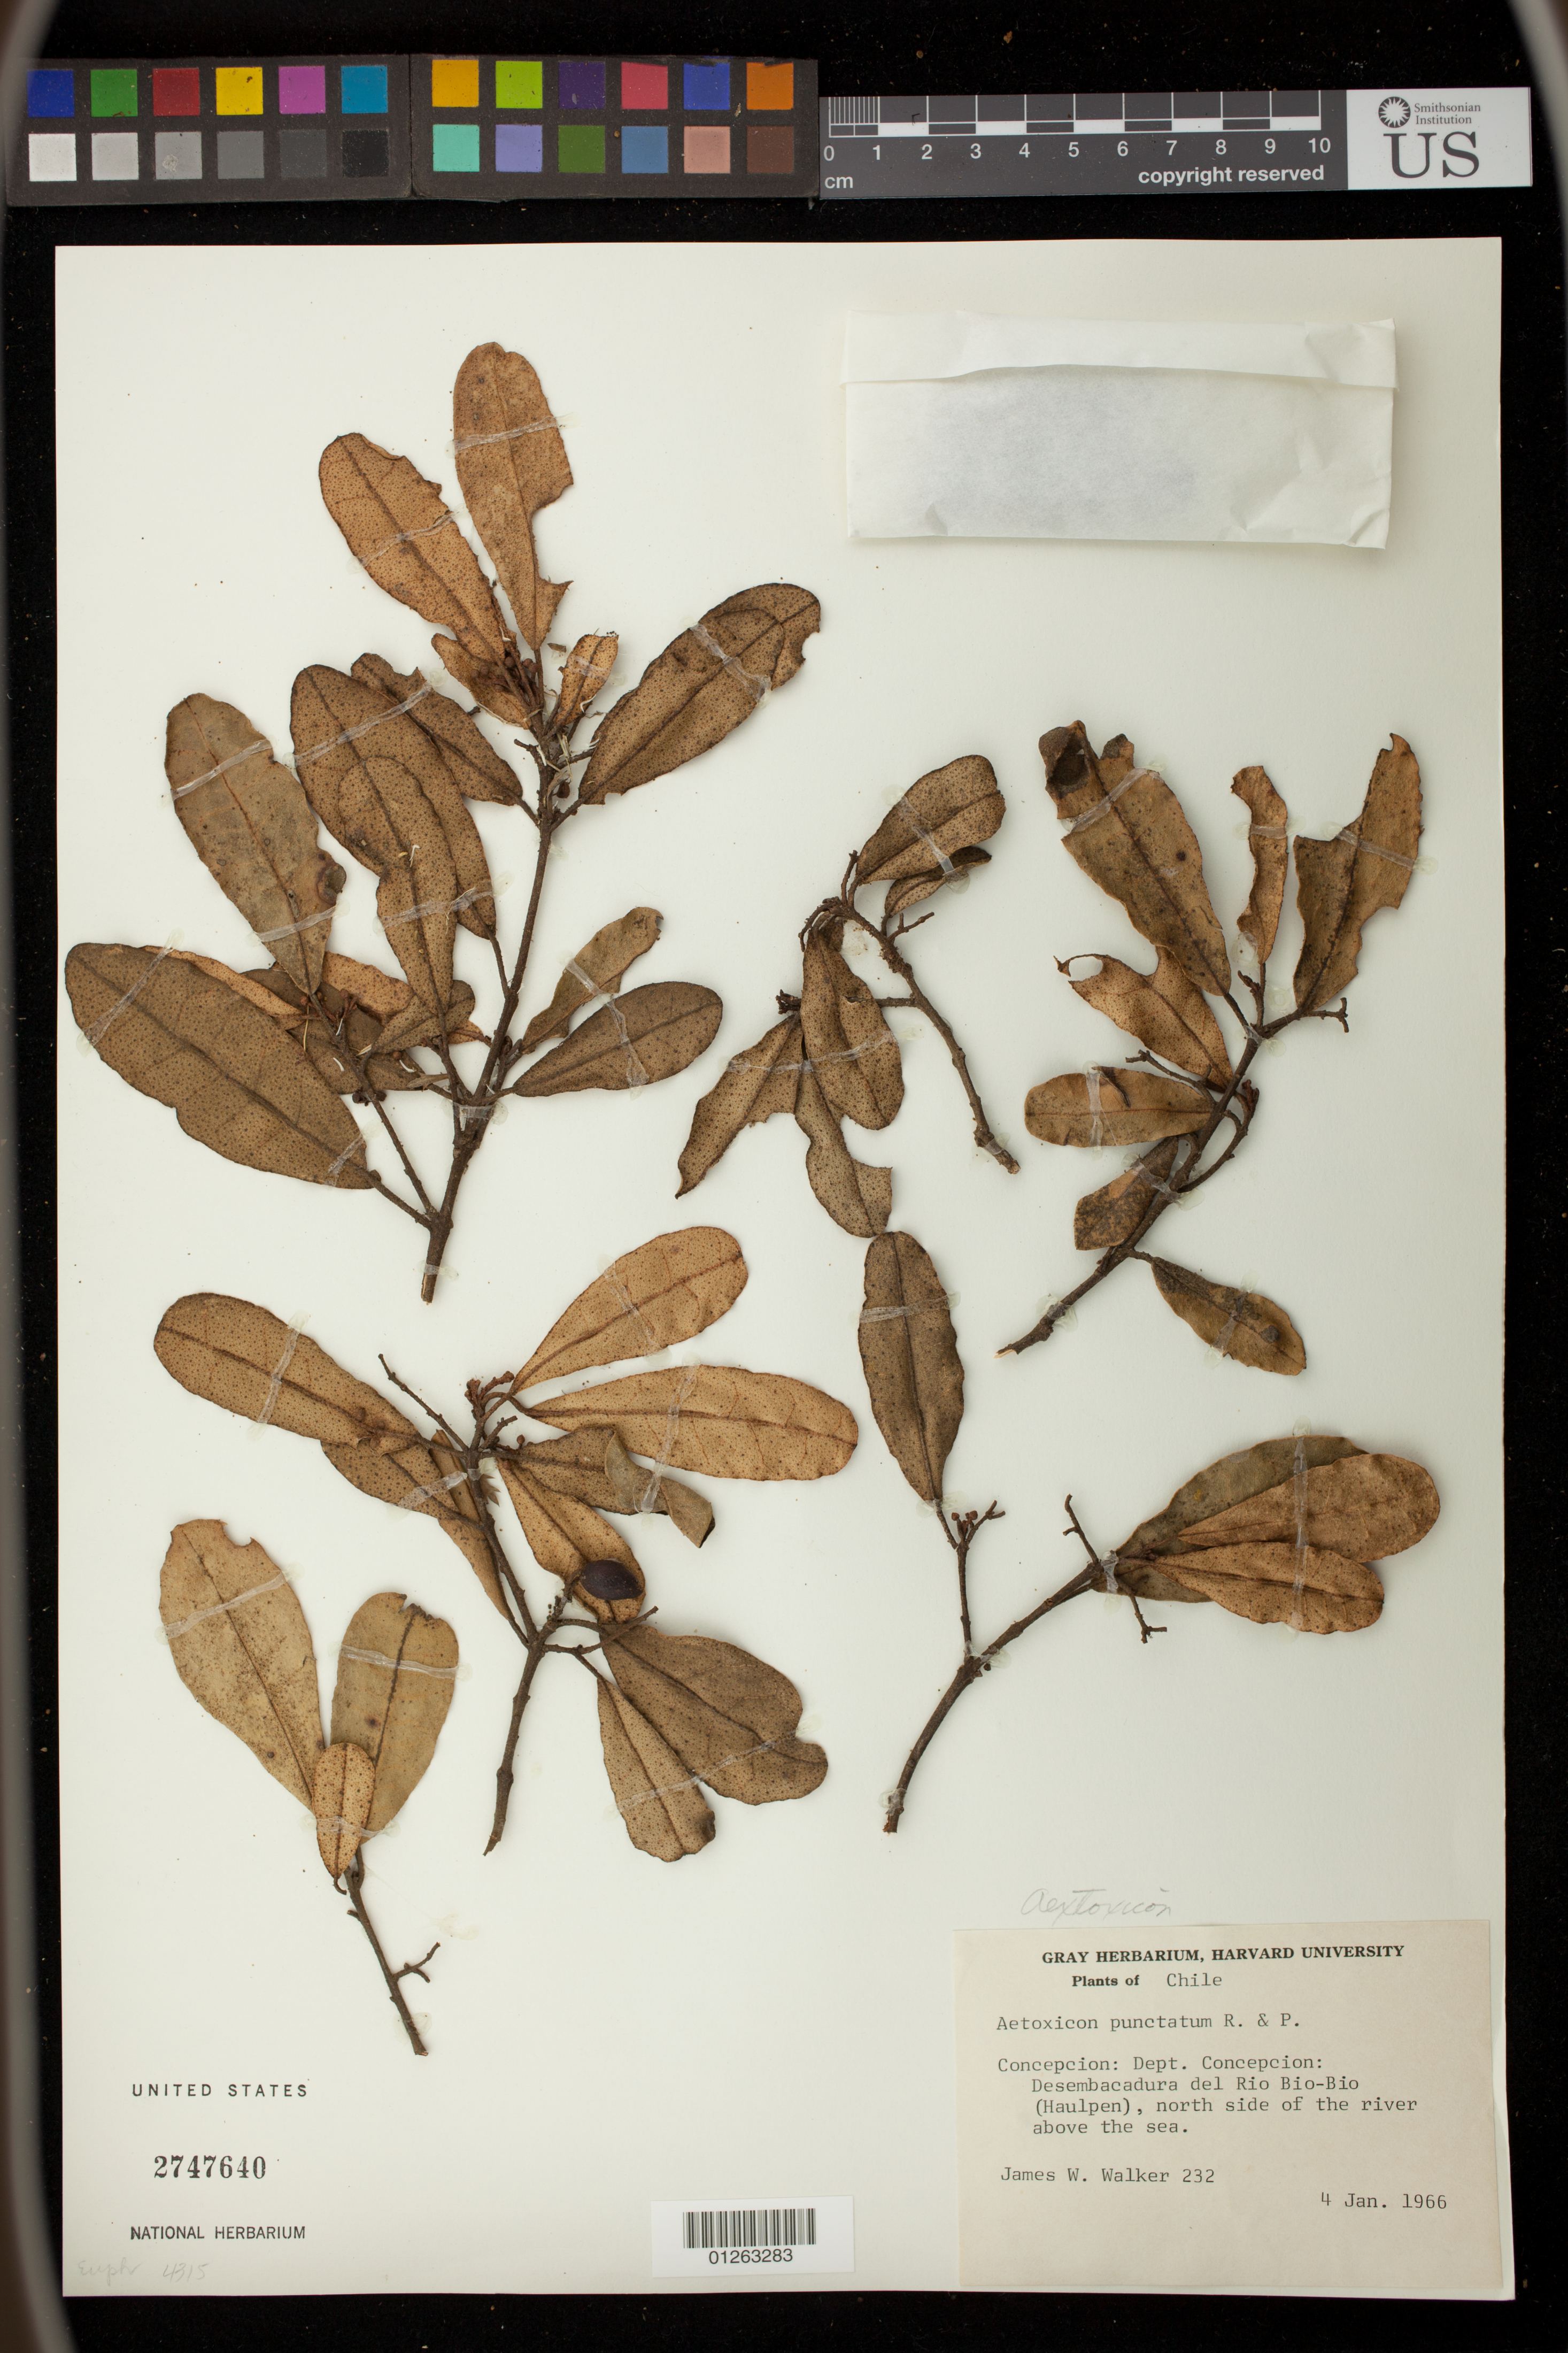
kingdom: Plantae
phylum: Tracheophyta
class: Magnoliopsida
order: Berberidopsidales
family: Aextoxicaceae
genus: Aextoxicon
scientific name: Aextoxicon punctatum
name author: Ruiz & Pav.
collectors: J. W. Walker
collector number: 232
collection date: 1966-01-04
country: Chile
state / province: Bio-Bío (VIII)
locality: Dept. Concepcion:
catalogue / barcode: US 2747640